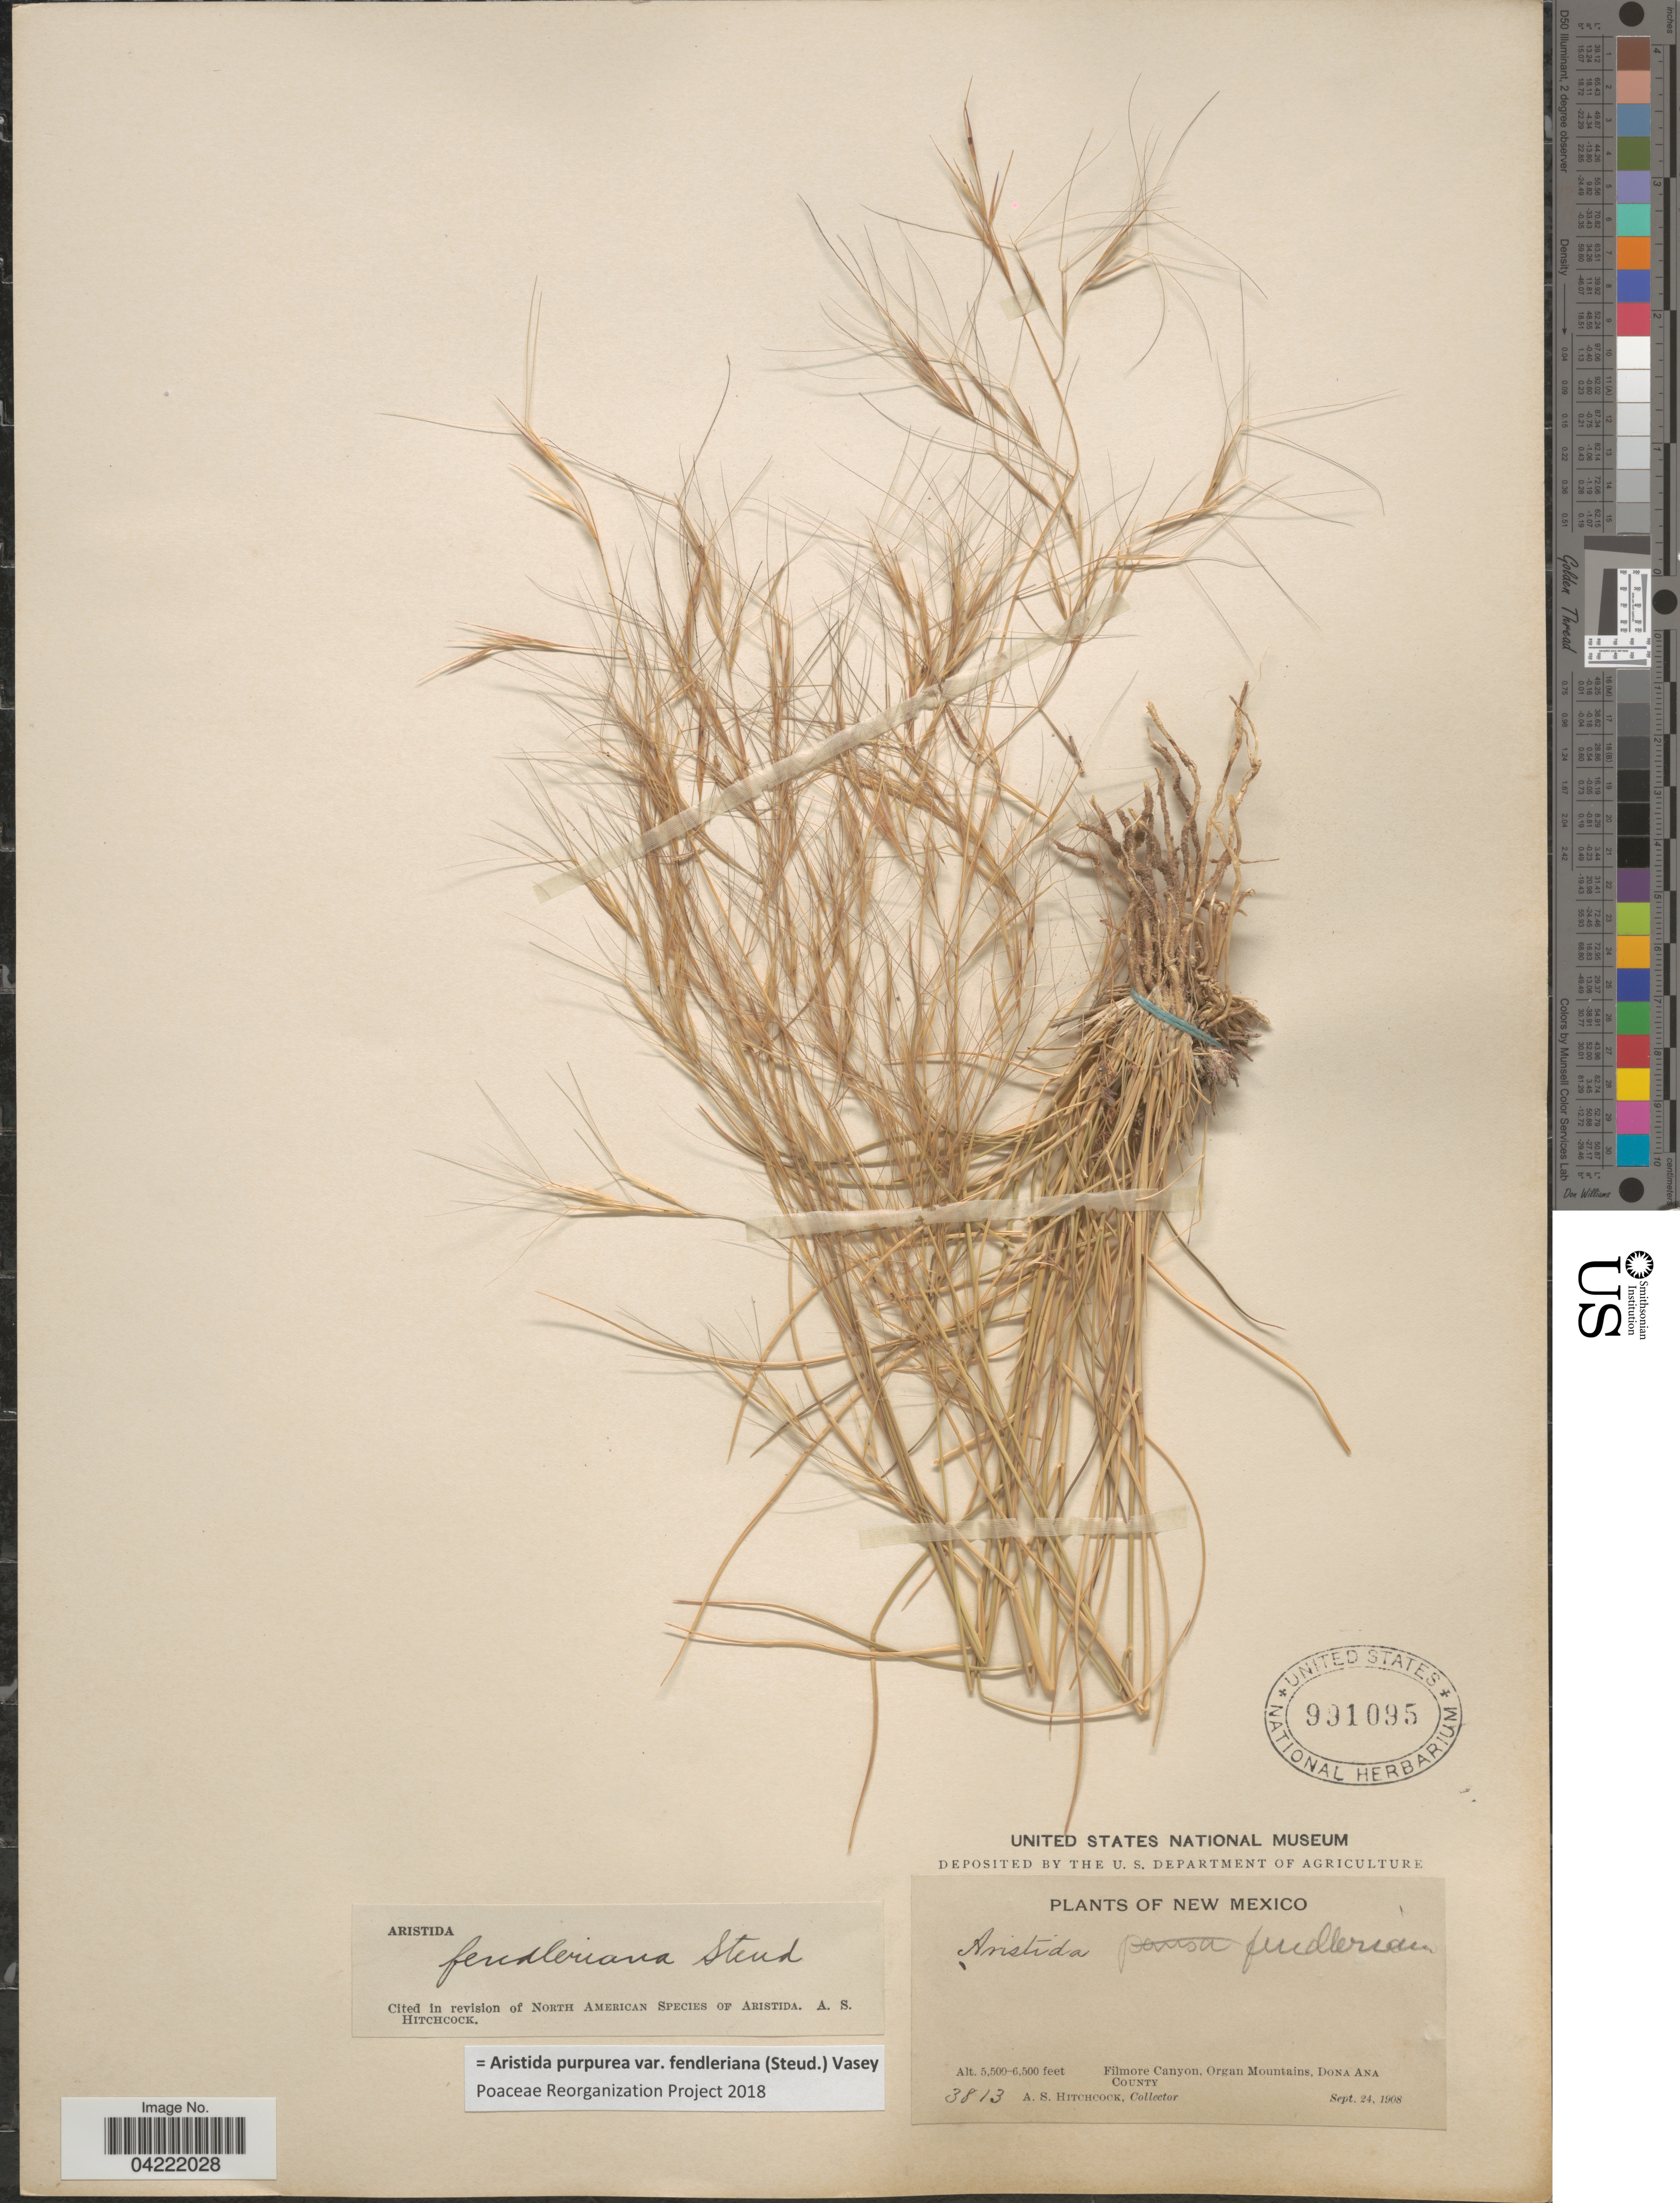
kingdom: Plantae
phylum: Tracheophyta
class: Liliopsida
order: Poales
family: Poaceae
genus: Aristida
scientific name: Aristida purpurea var. fendleriana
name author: (Steud.) Vasey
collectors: A. S. Hitchcock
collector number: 3813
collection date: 1908-09-24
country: United States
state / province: New Mexico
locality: Filmore Canyon, Organ Mountains, Dona Ana County.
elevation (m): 1676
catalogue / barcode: US 991095